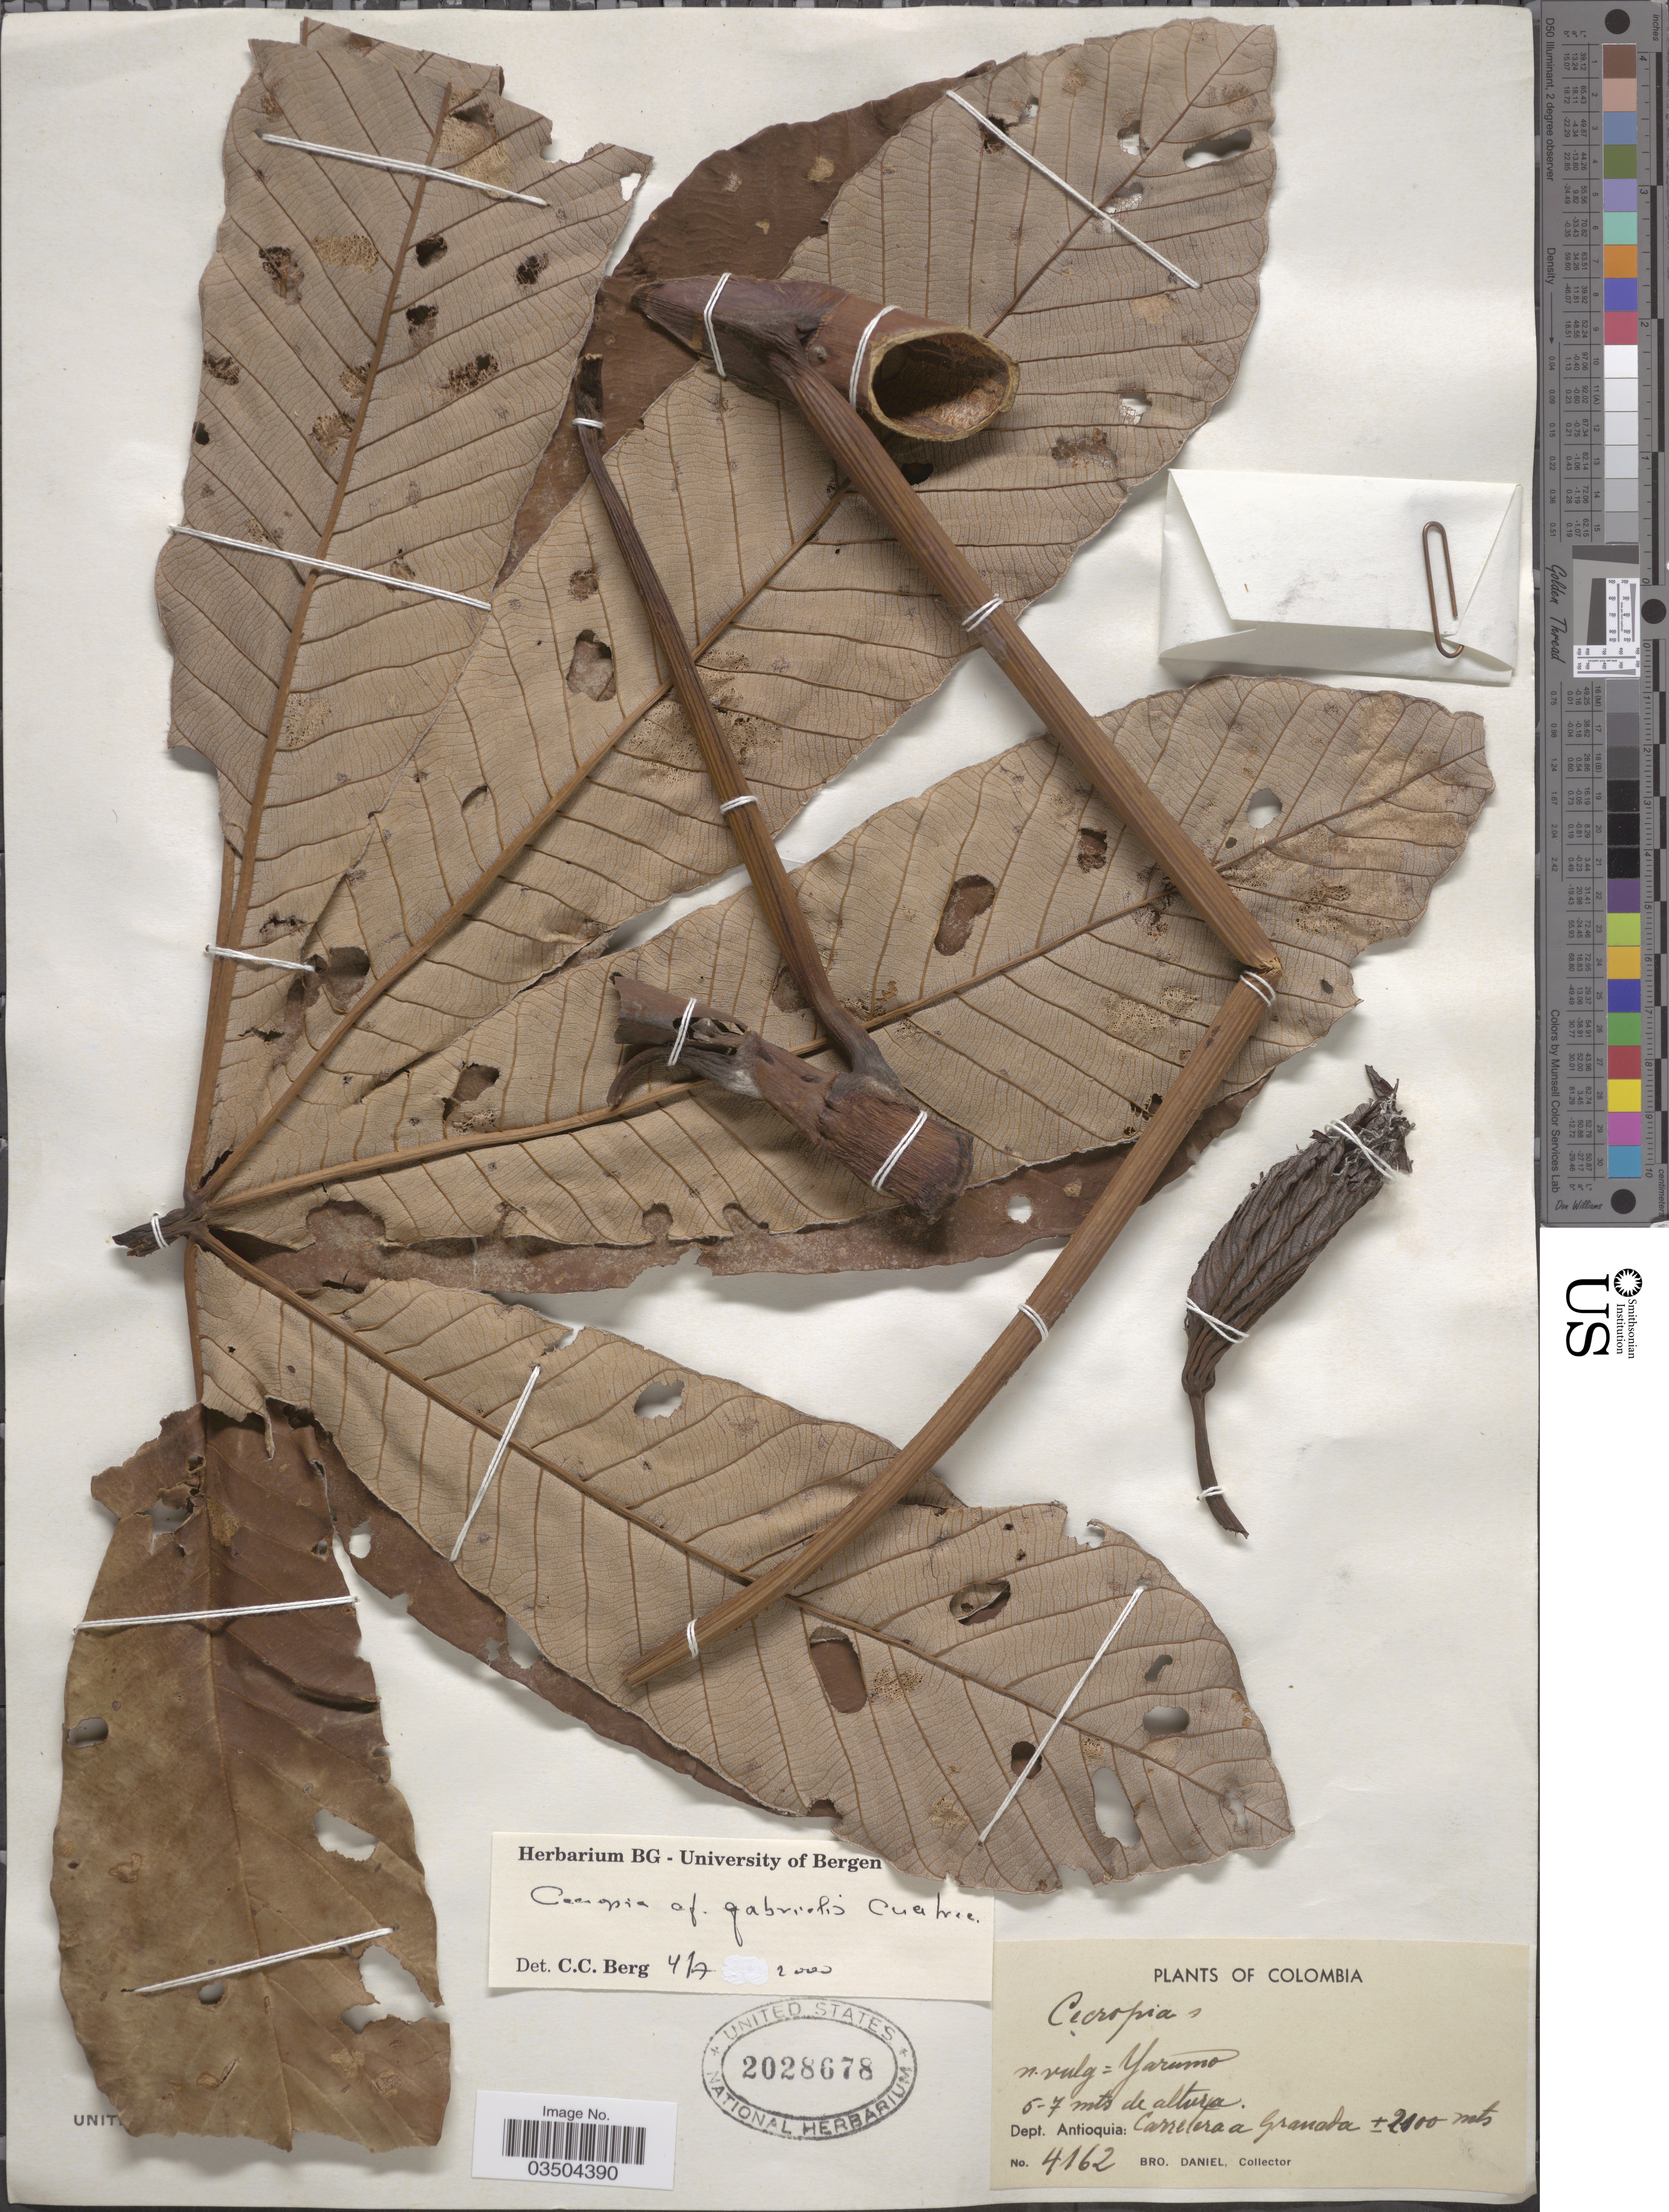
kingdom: Plantae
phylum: Tracheophyta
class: Magnoliopsida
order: Rosales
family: Urticaceae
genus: Cecropia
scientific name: Cecropia gabrielis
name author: Cuatrec.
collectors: Bro. Daniel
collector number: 4162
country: Colombia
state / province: Antioquia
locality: Dept. Antioquia: Carretera a Granada.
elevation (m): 2100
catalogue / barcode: US 2028678